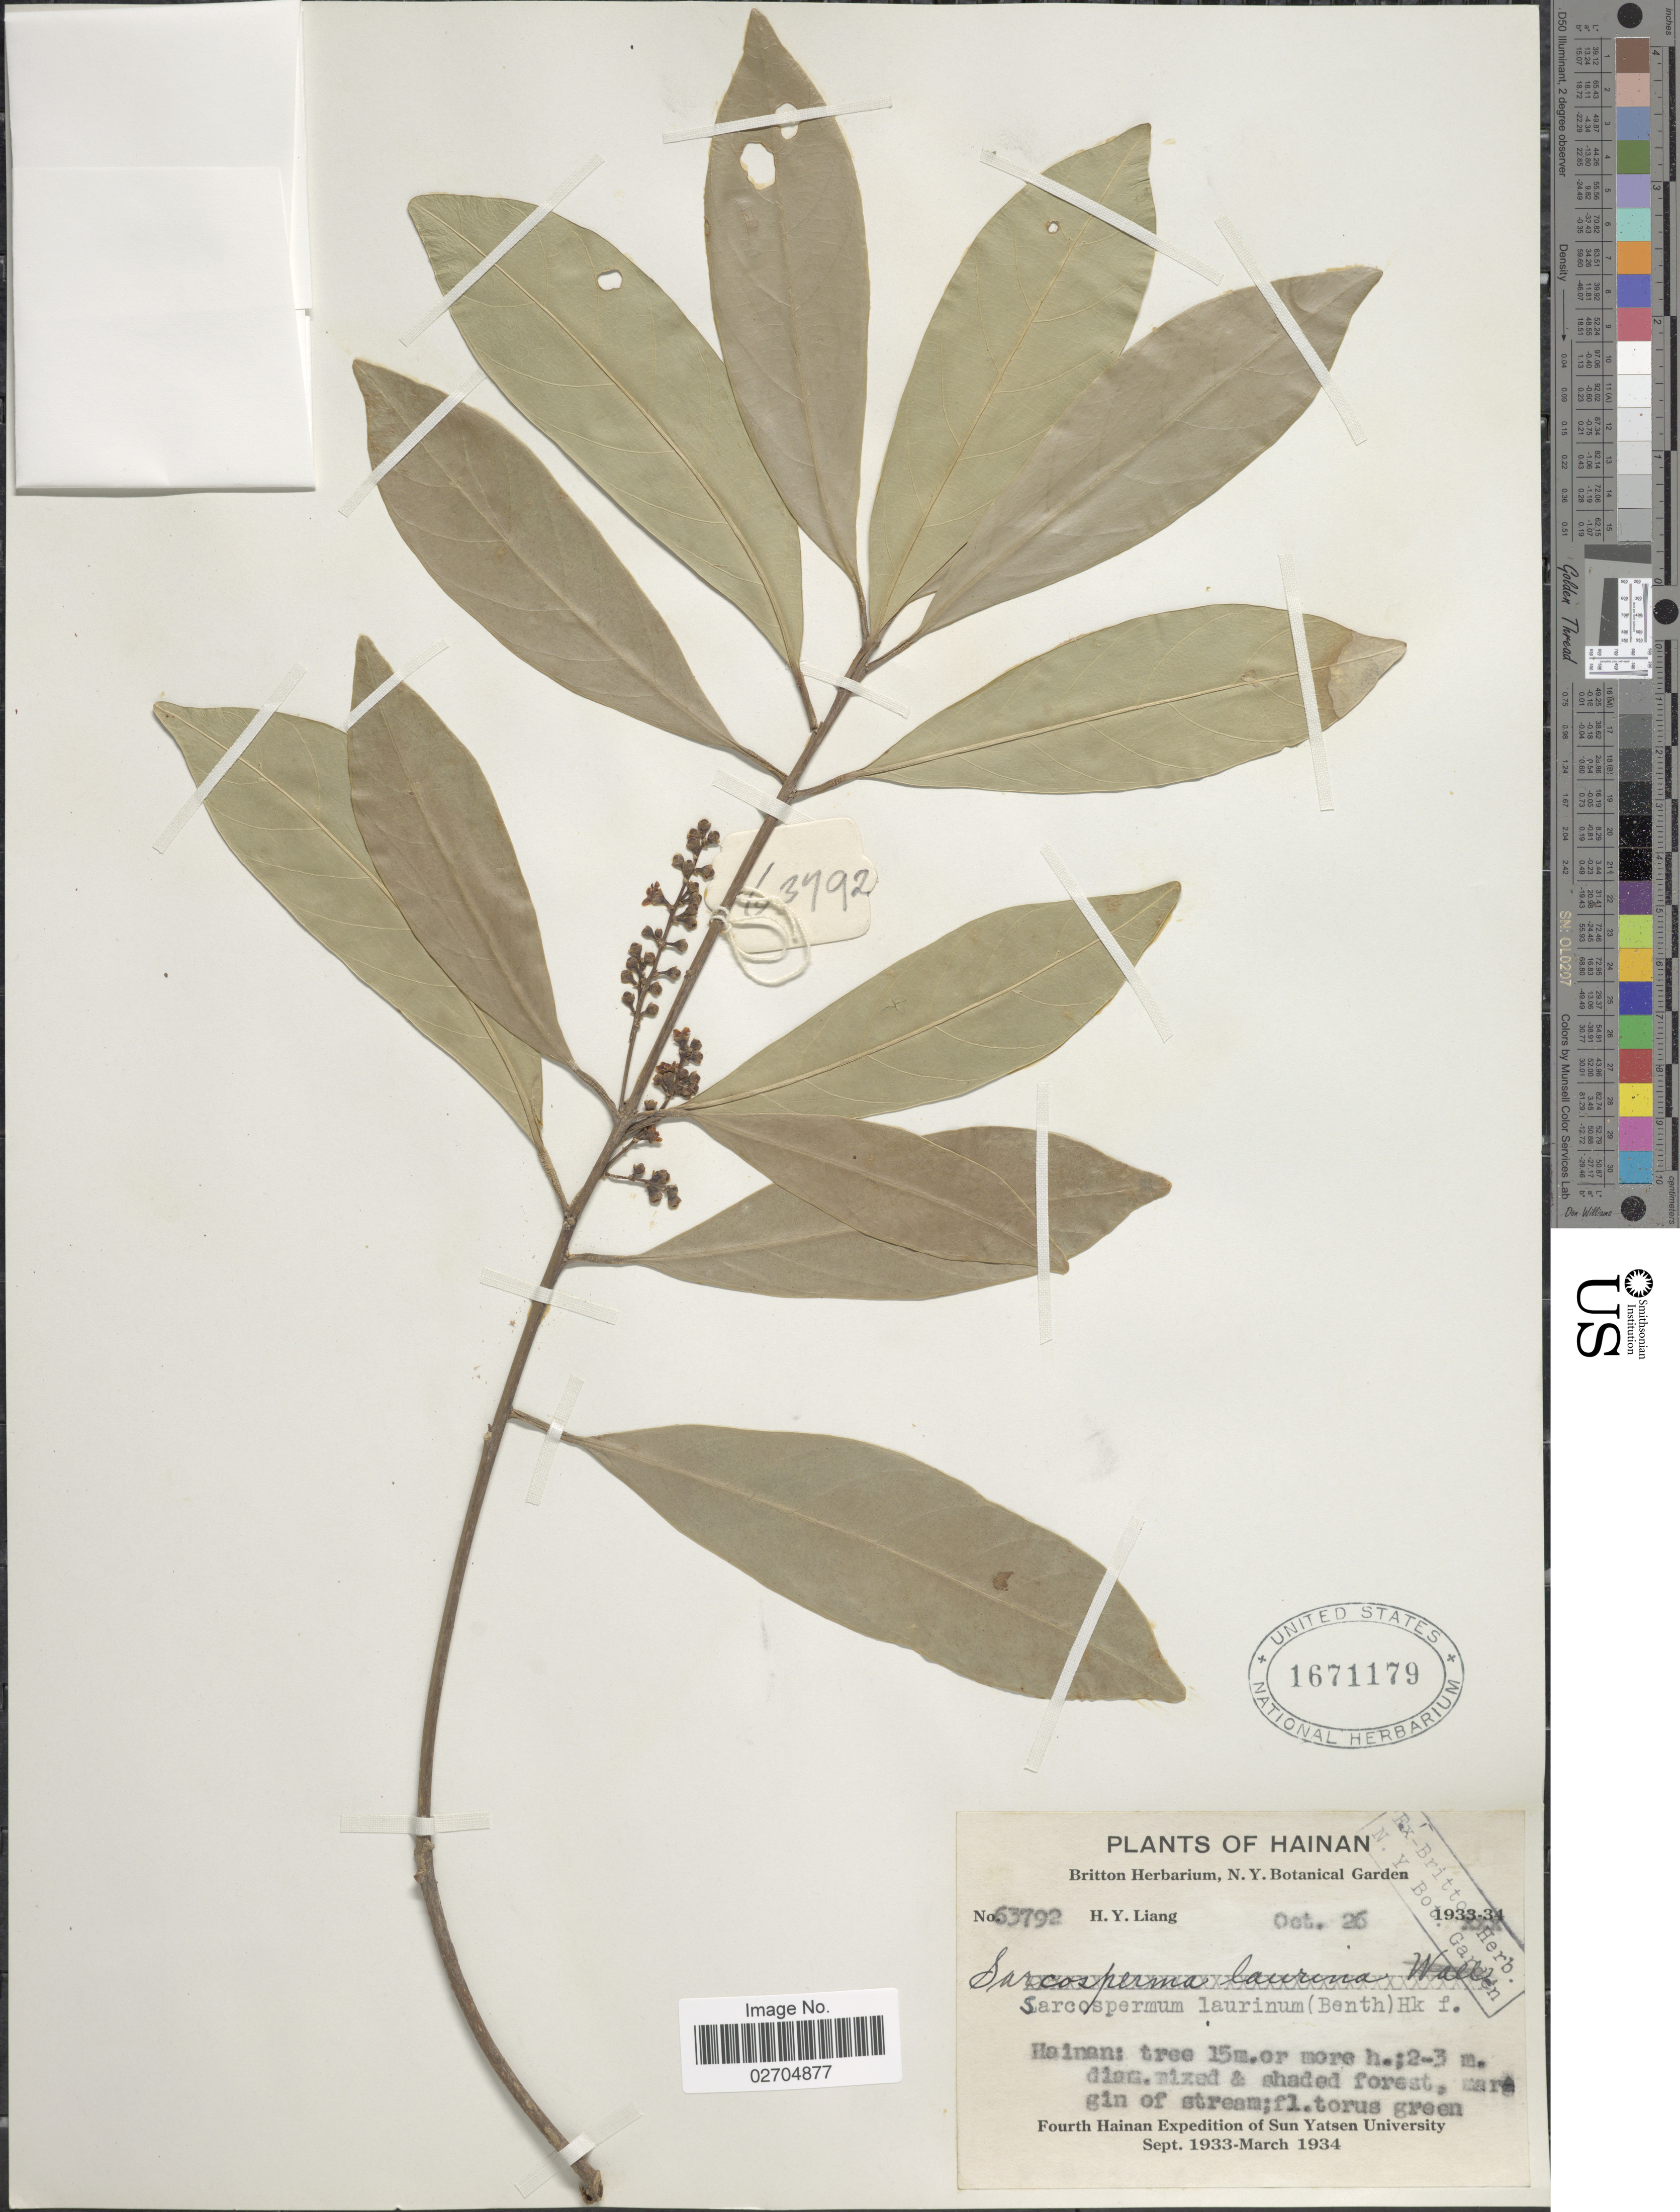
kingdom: Plantae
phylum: Tracheophyta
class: Magnoliopsida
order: Ericales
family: Sapotaceae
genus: Sarcosperma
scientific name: Sarcosperma laurinum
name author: (Benth.) Hook. f.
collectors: H. Y. Liang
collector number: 63792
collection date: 1933-10-26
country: China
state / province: Hainan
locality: Hainan.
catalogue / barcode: US 1671179